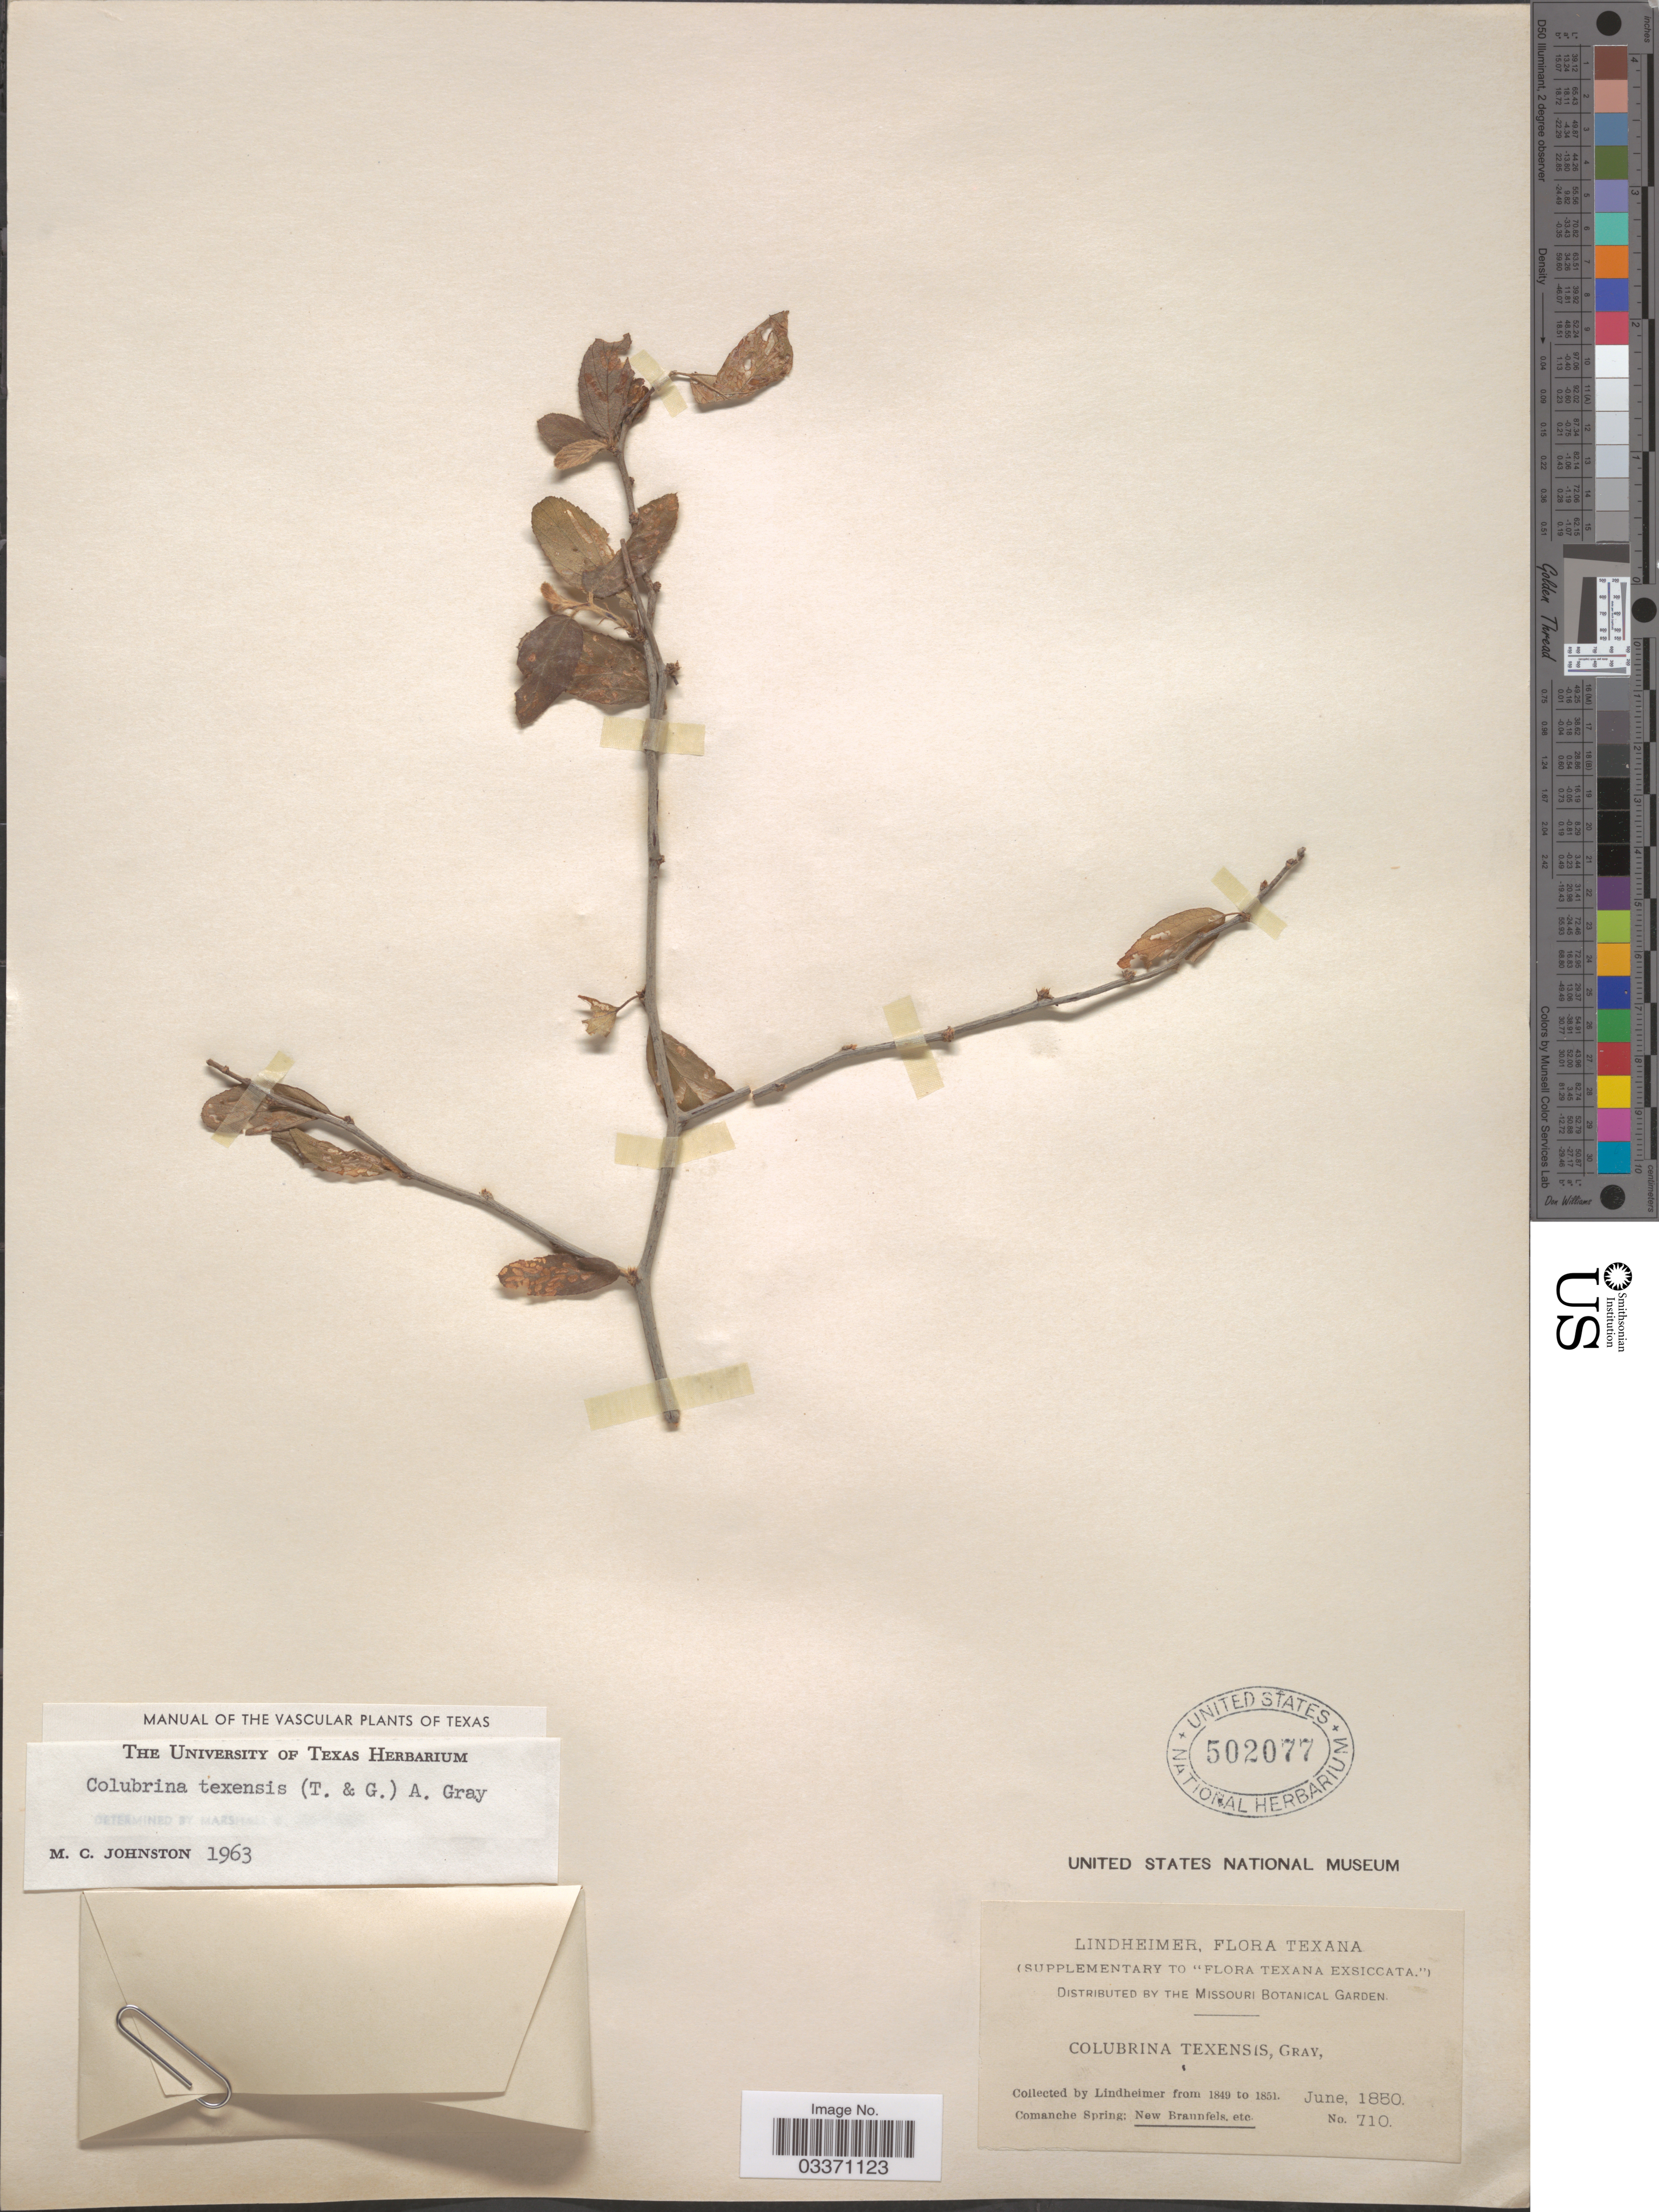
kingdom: Plantae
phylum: Tracheophyta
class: Magnoliopsida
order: Rosales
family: Rhamnaceae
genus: Colubrina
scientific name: Colubrina texensis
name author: (Torr. & A. Gray) A. Gray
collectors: -. Lindheimer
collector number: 710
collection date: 1850-06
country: United States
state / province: Texas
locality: Comanche Spring: New Braunfels etc.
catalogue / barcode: US 502077